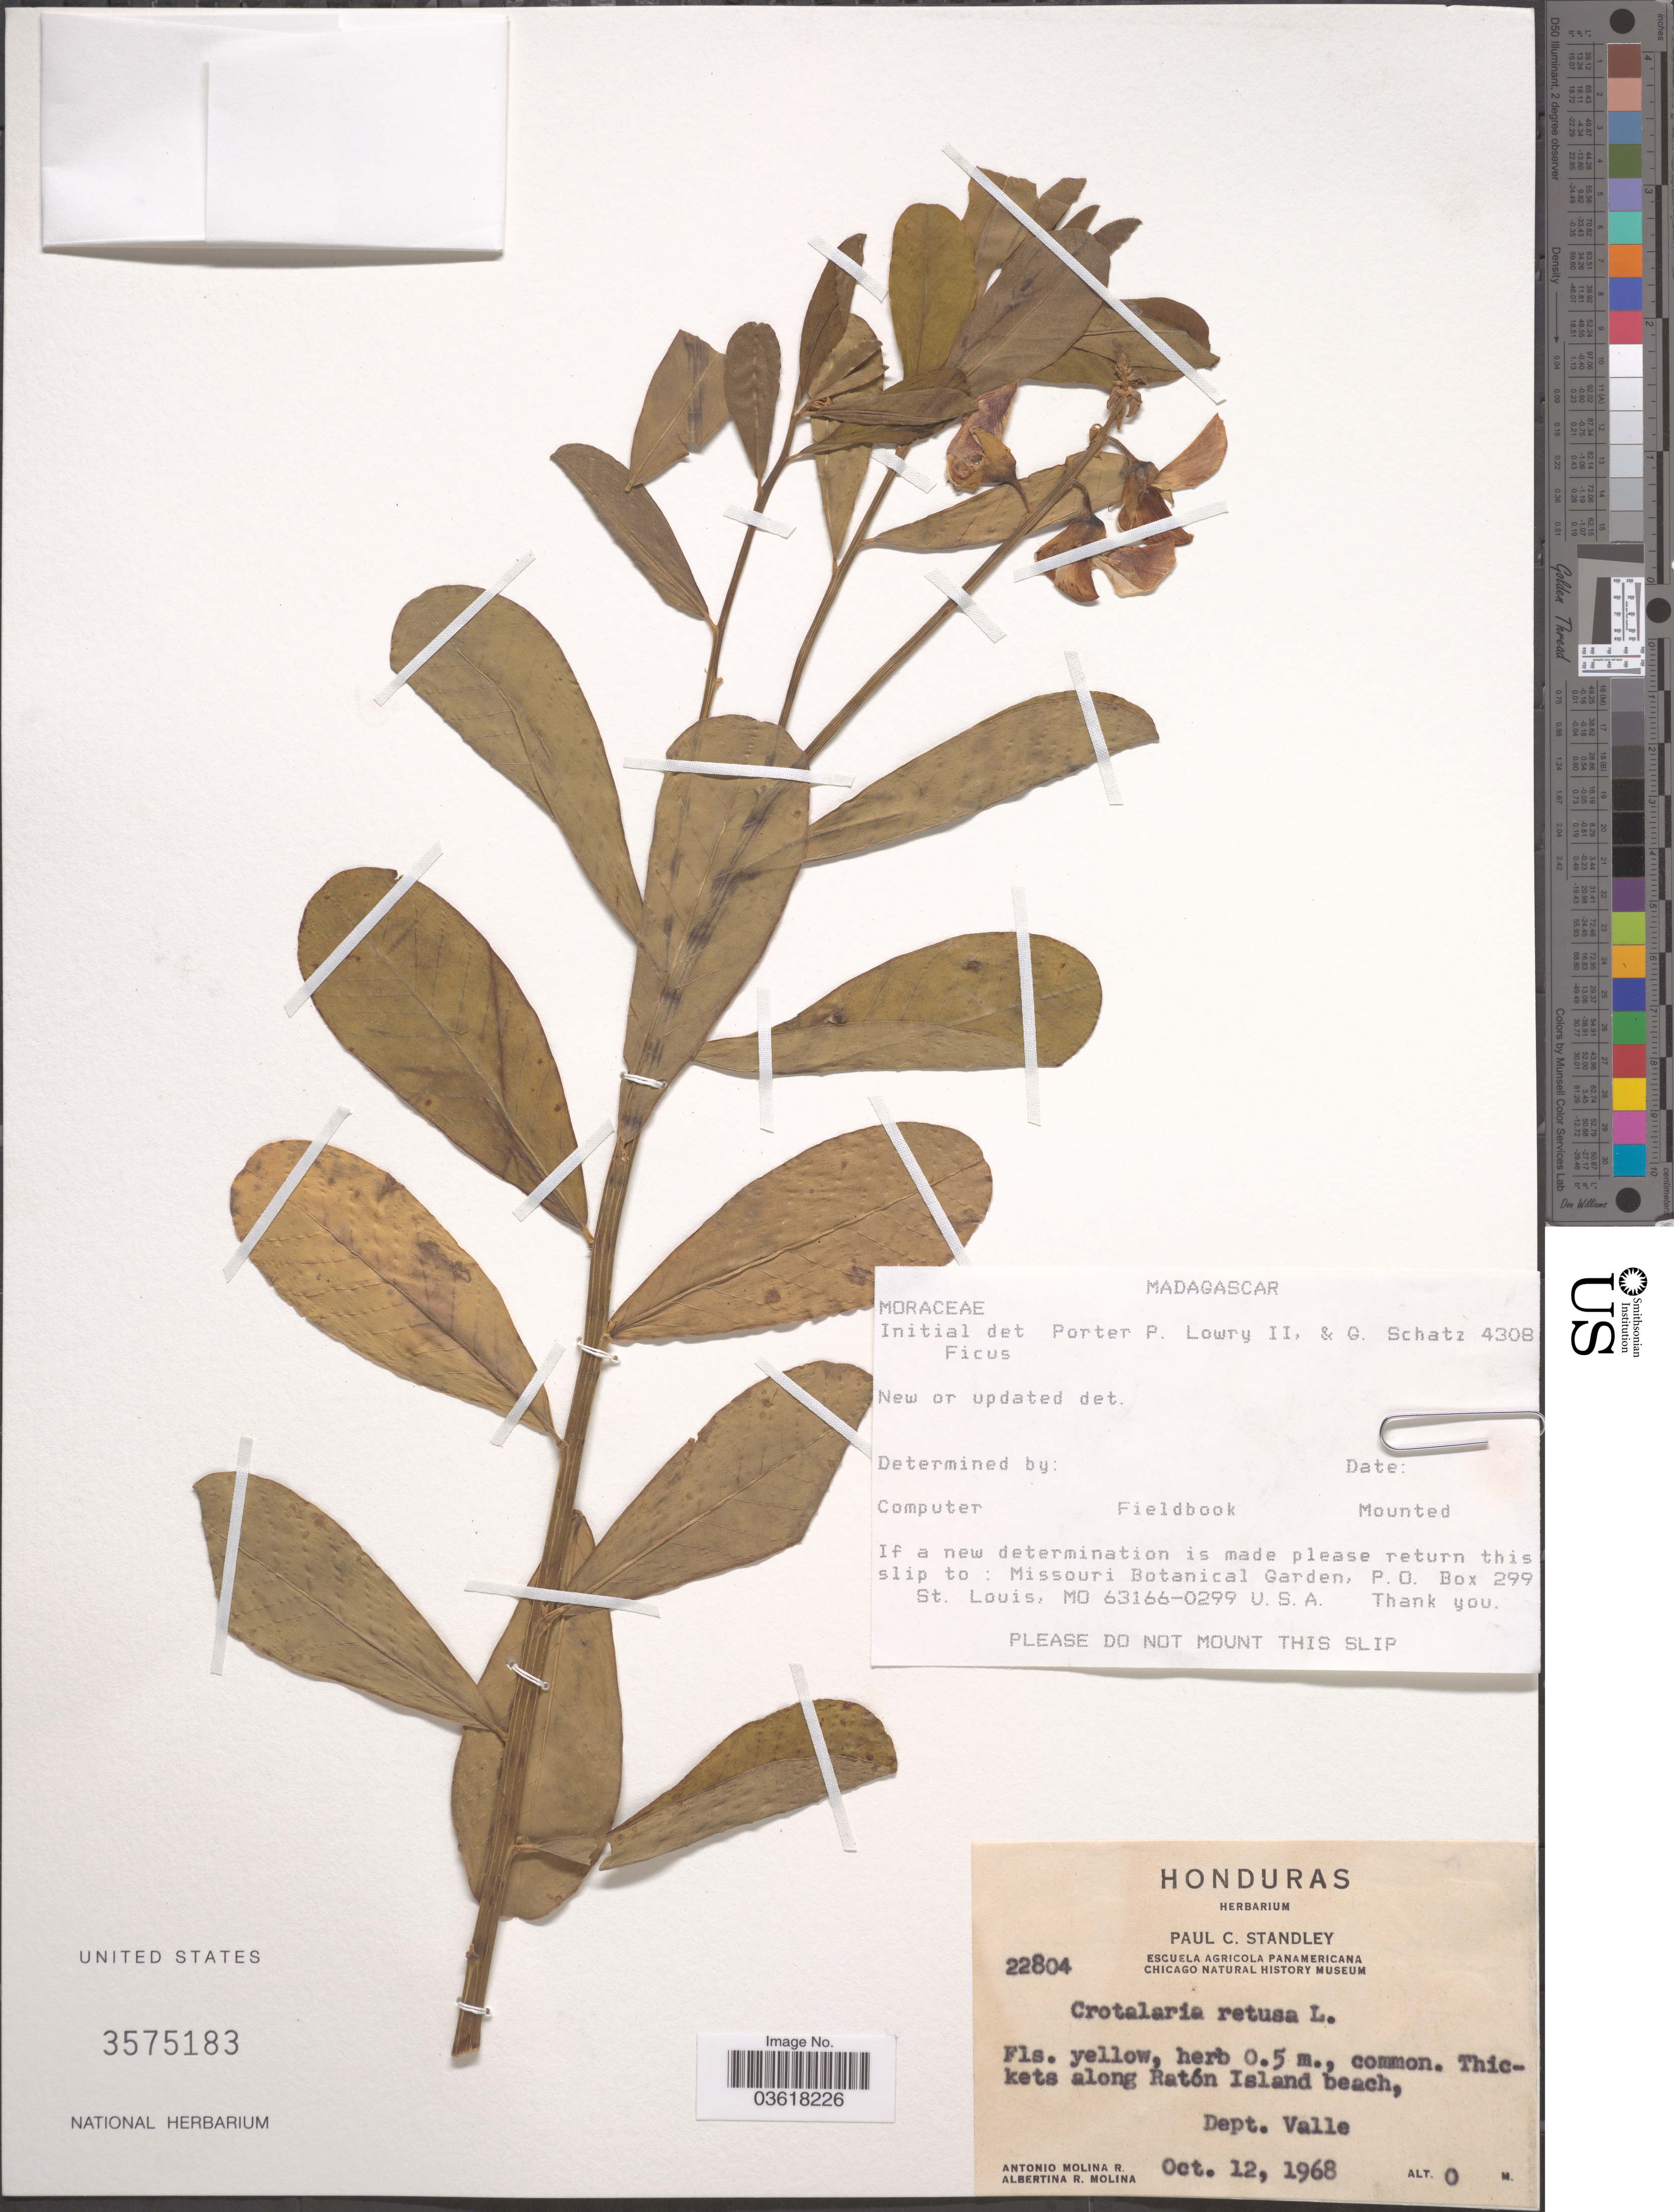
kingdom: Plantae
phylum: Tracheophyta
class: Magnoliopsida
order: Fabales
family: Fabaceae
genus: Crotalaria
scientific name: Crotalaria retusa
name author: L.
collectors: A. Molina R. & A. R. Molina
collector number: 22804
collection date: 1968-10-12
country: Honduras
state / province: Valle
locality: Thickets along Ratón Island beach, Dept. Valle.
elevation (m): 0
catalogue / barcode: US 3575183